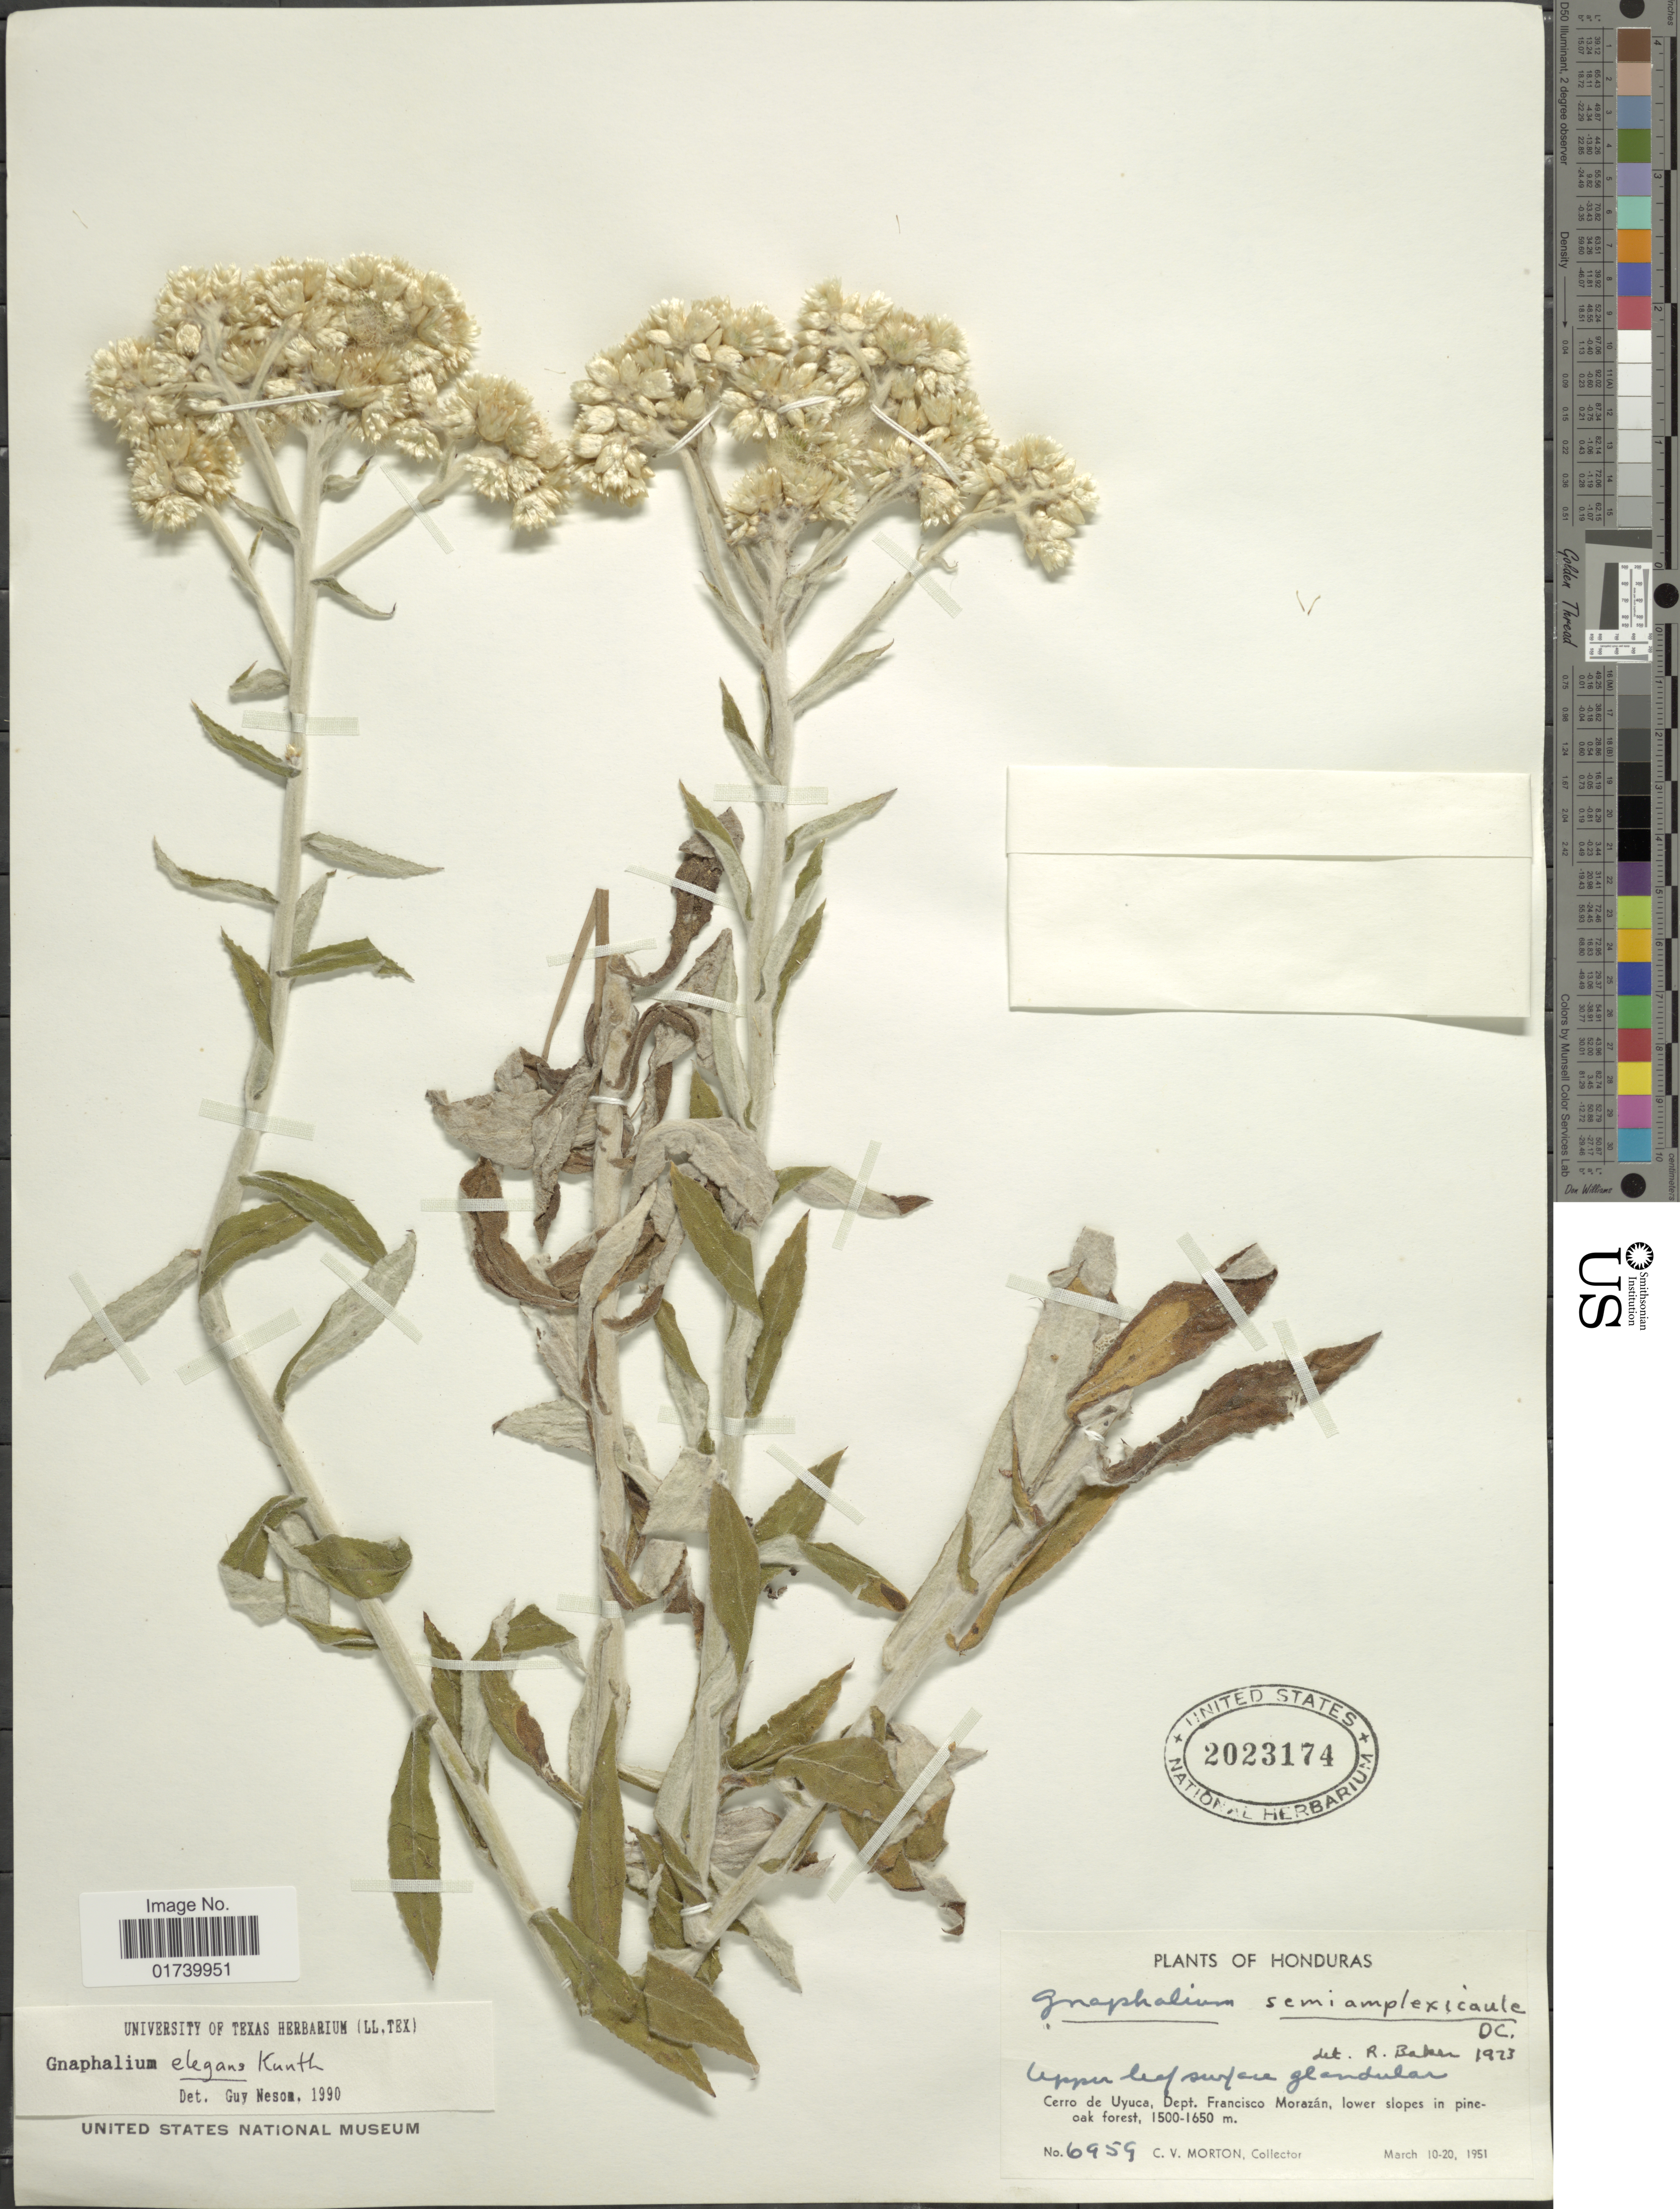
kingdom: Plantae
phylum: Tracheophyta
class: Magnoliopsida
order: Asterales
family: Asteraceae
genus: Pseudognaphalium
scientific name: Pseudognaphalium elegans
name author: (Kunth) Kartesz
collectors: C. V. Morton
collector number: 6959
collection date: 1951-03-10/1951-03-20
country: Honduras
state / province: Fco. Morazán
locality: Cerro de Uyuca, Dept. Francisco Morozan, lower slopes in Pine oak forest.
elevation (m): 1500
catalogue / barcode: US 2023174